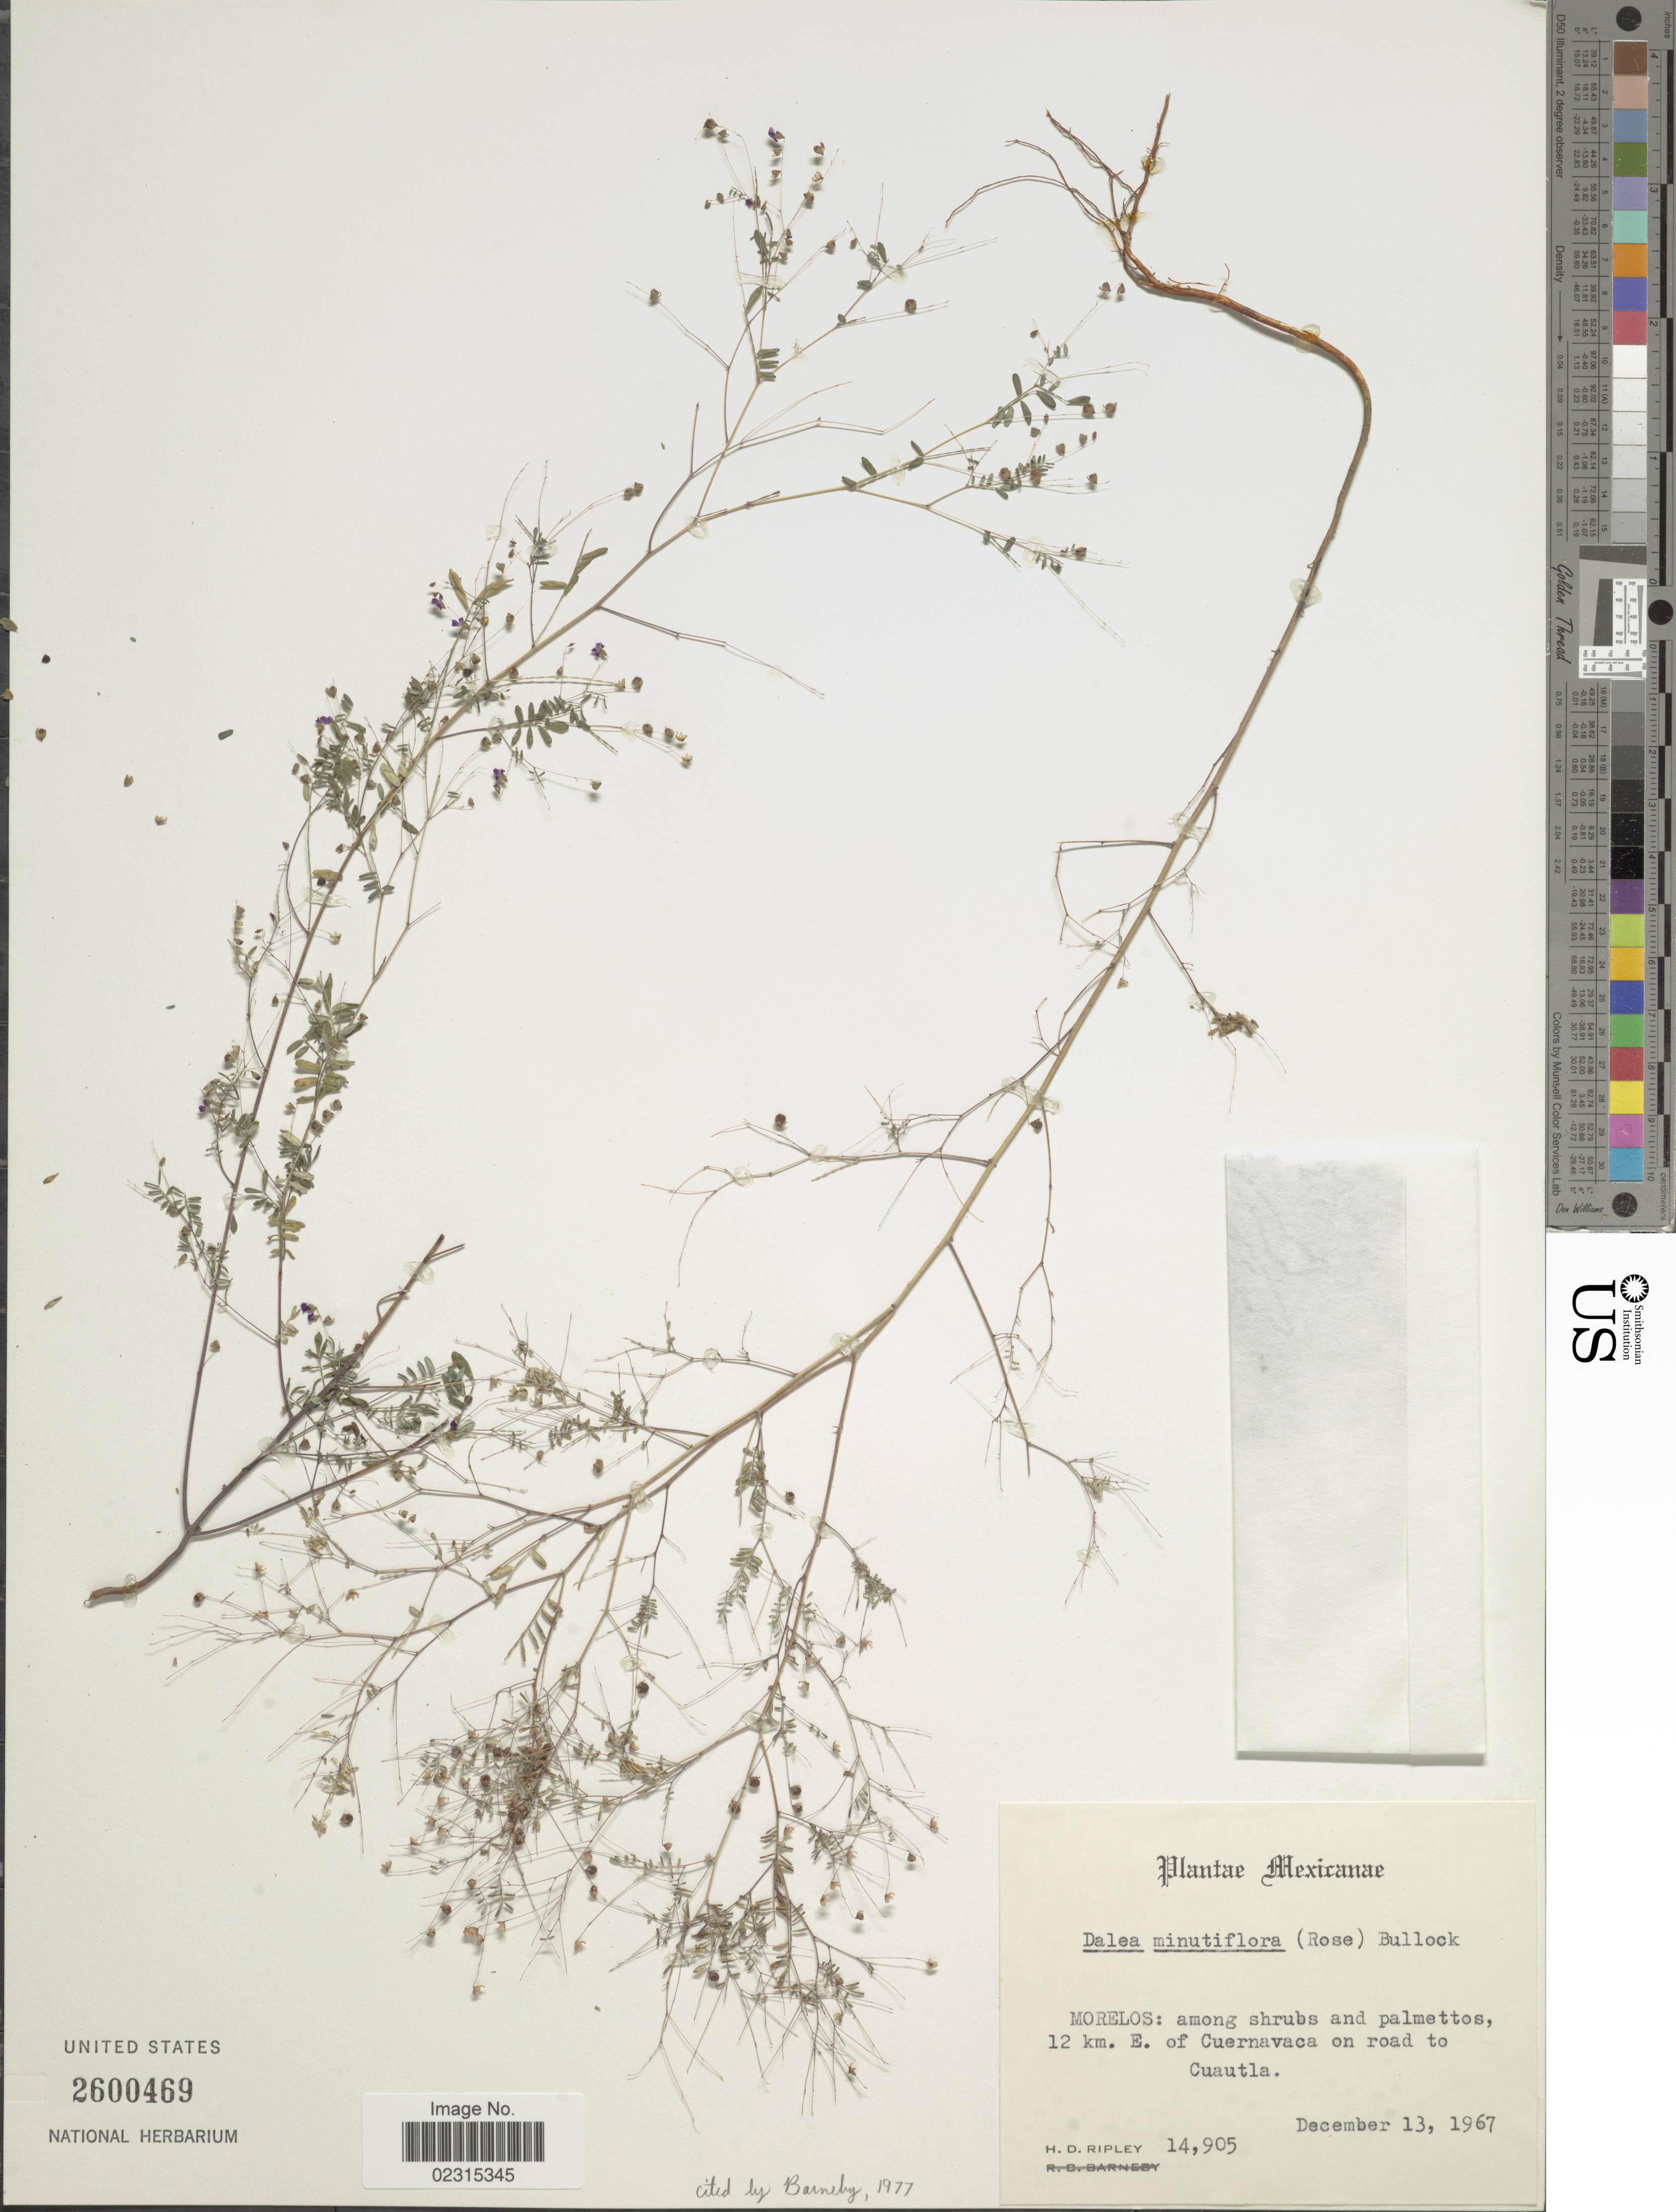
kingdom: Plantae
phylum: Tracheophyta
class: Magnoliopsida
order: Fabales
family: Fabaceae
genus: Marina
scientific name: Marina minutiflora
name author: (Rose) Barneby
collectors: H. Ripley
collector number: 14905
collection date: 1967-12-13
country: Mexico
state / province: Morelos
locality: Among shrubs and palmettos, 12 km E of Cuernavaca on road to Cuautla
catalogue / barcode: US 2600469